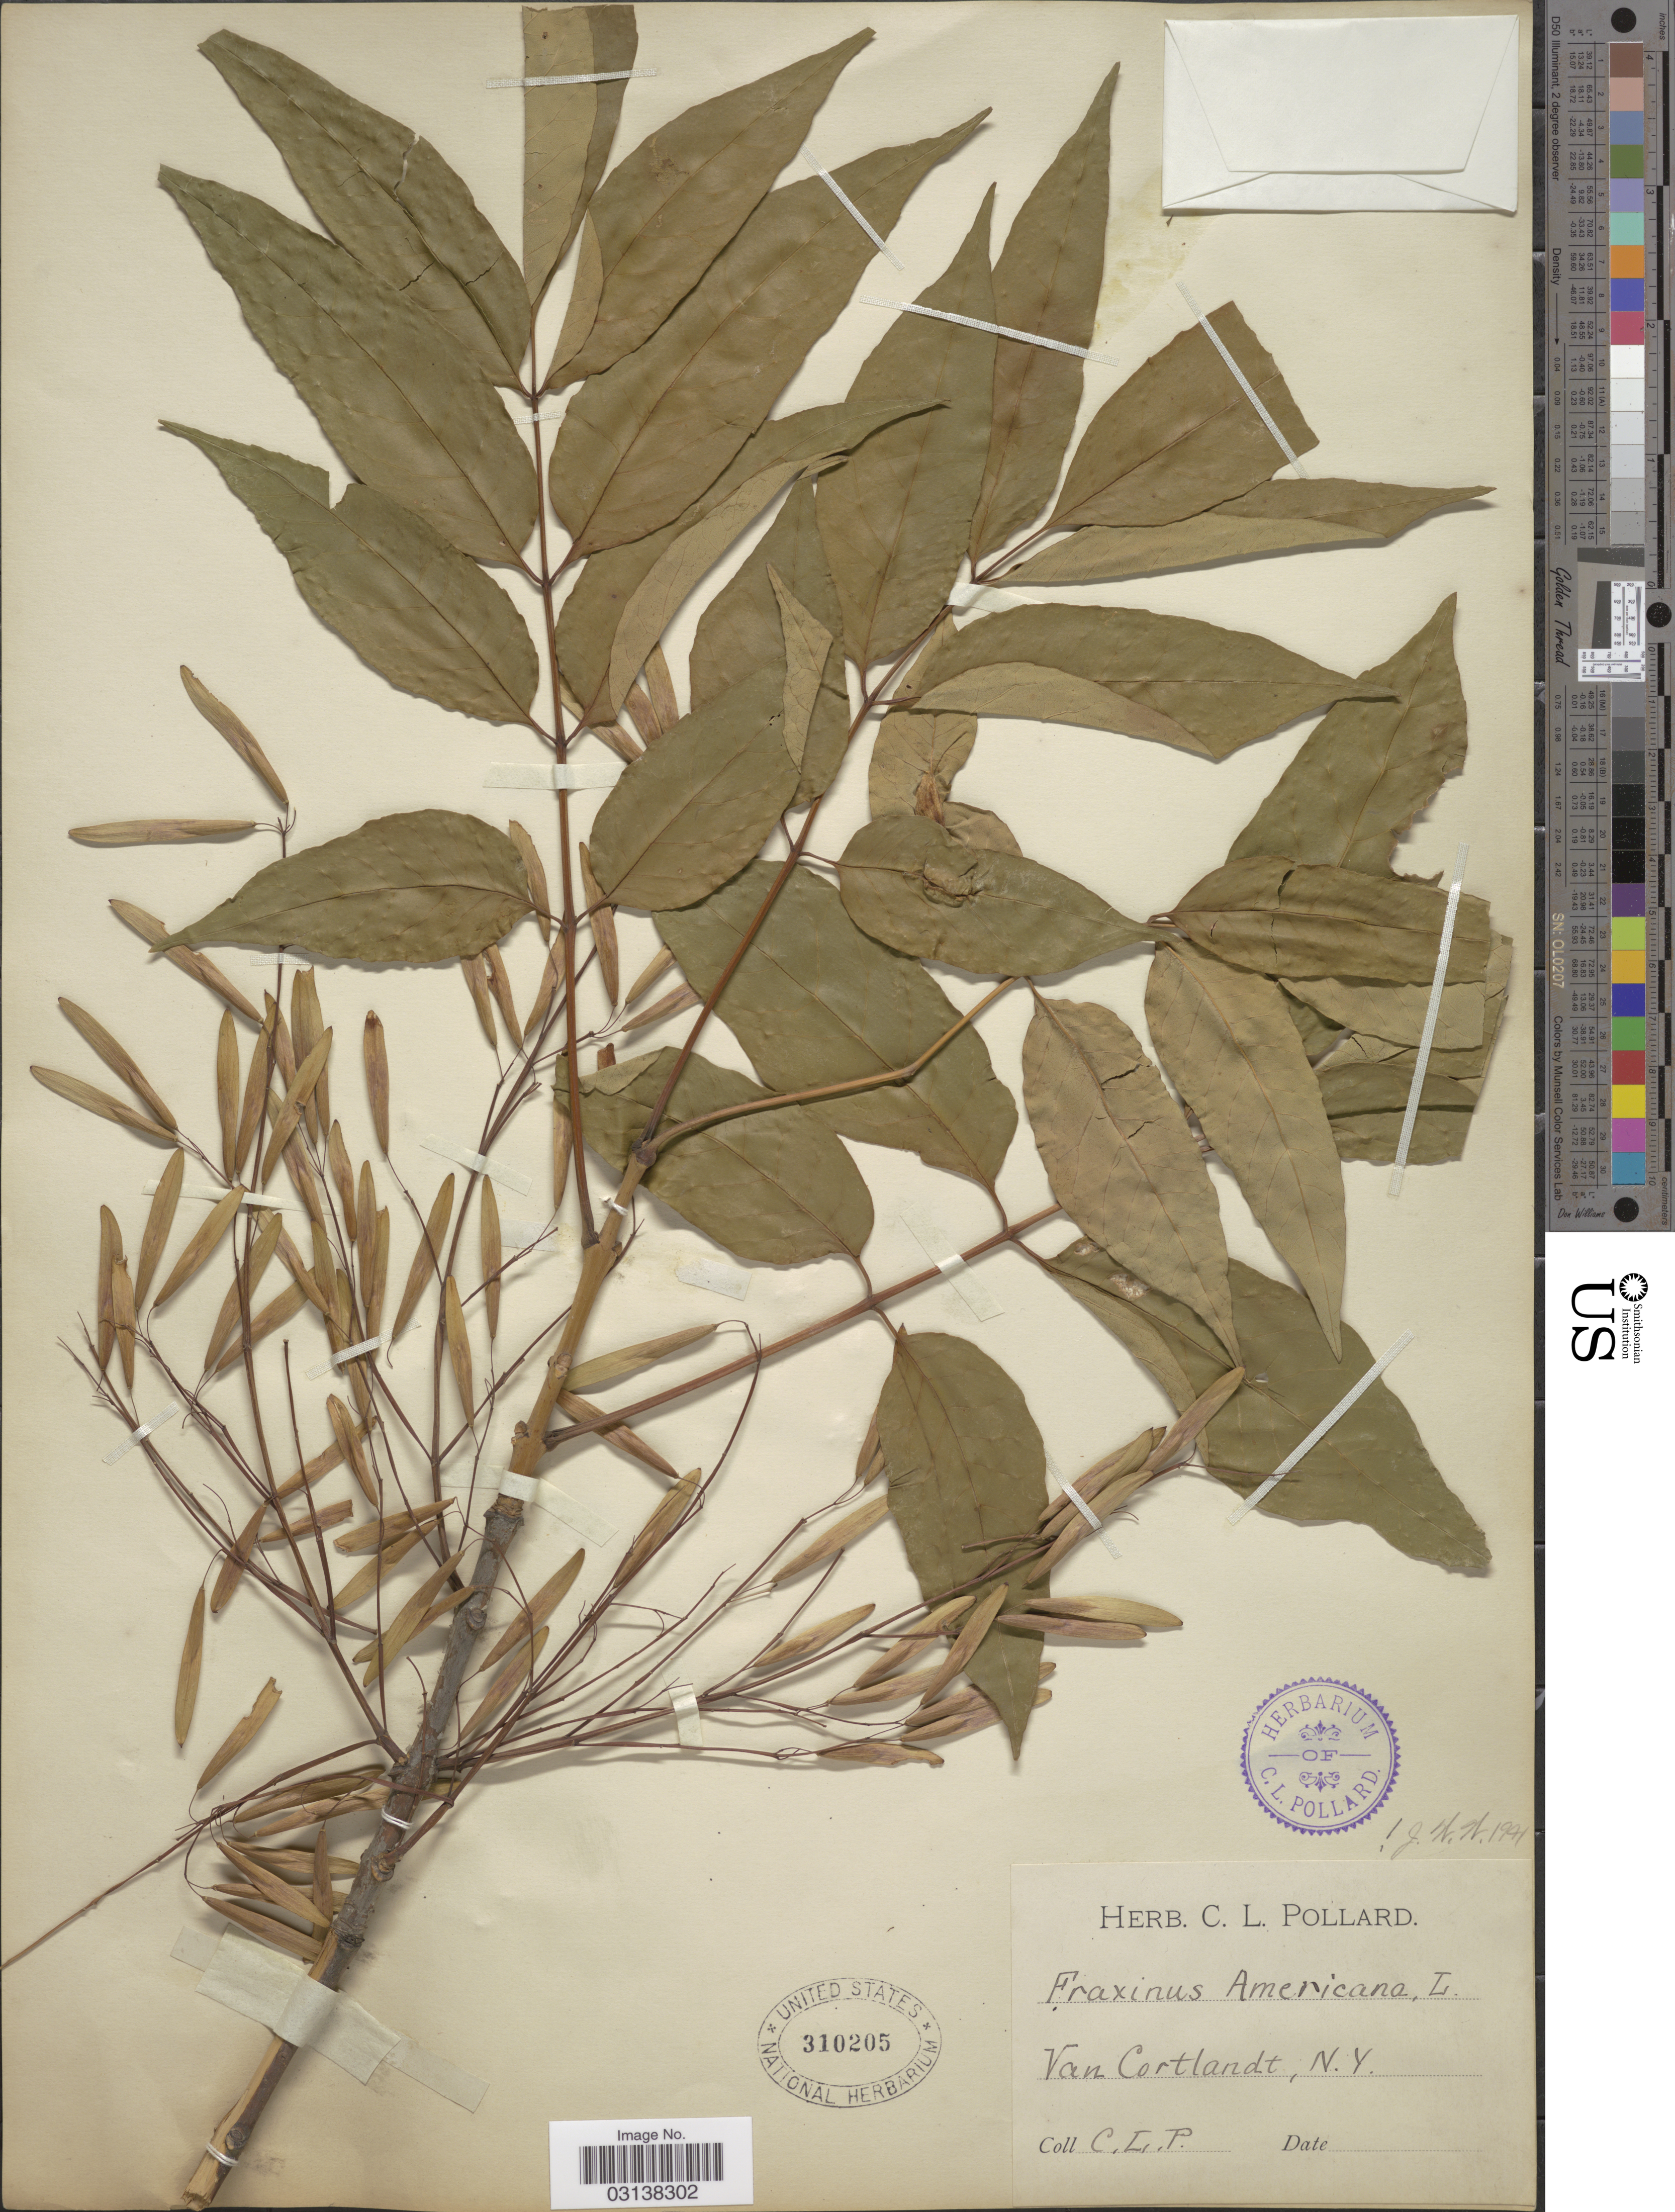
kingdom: Plantae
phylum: Tracheophyta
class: Magnoliopsida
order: Lamiales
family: Oleaceae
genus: Fraxinus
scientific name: Fraxinus americana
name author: L.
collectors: C. L. Pollard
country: United States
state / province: New York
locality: Van Cortlandt.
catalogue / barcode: US 310205